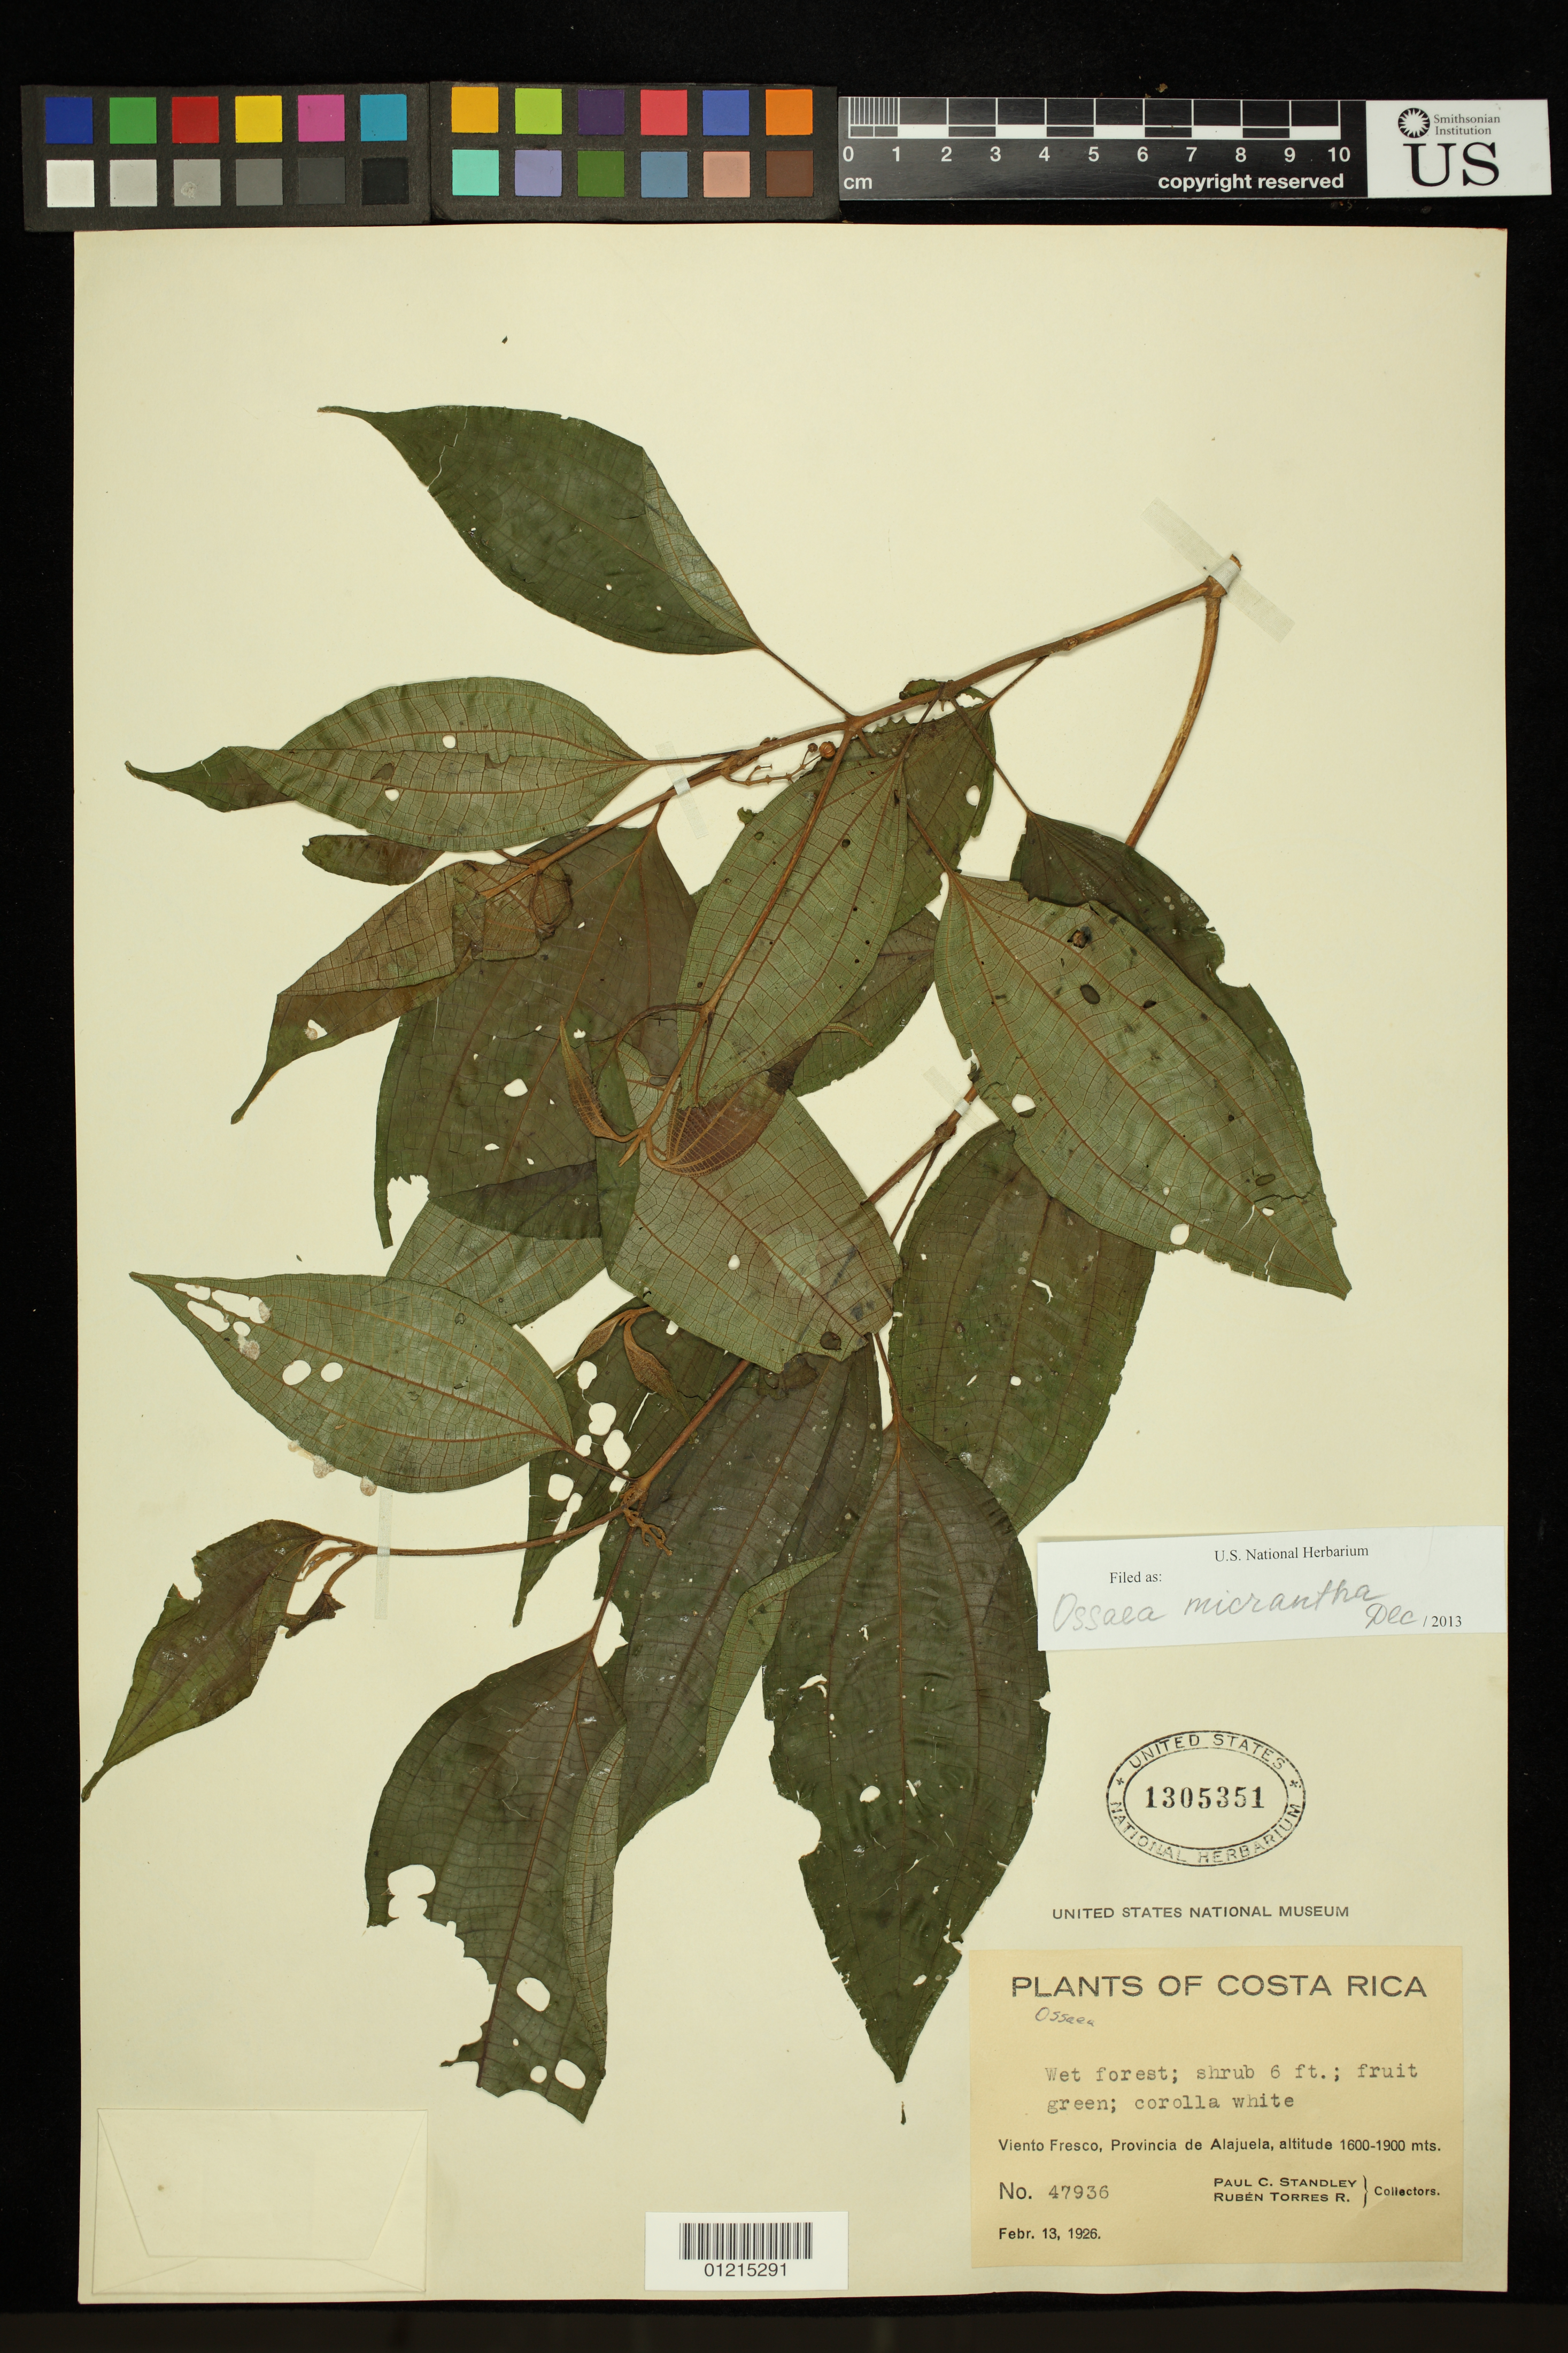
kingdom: Plantae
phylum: Tracheophyta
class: Magnoliopsida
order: Myrtales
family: Melastomataceae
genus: Ossaea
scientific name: Ossaea micrantha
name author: (Sw.) Macfad. ex Cogn.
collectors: P. C. Standley & R. Torres Rojas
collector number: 47936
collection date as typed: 13 Feb 1926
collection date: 1926-02-13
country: Costa Rica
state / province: Alajuela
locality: Viento Fresco, wet forest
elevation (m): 1600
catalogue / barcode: US 1305351